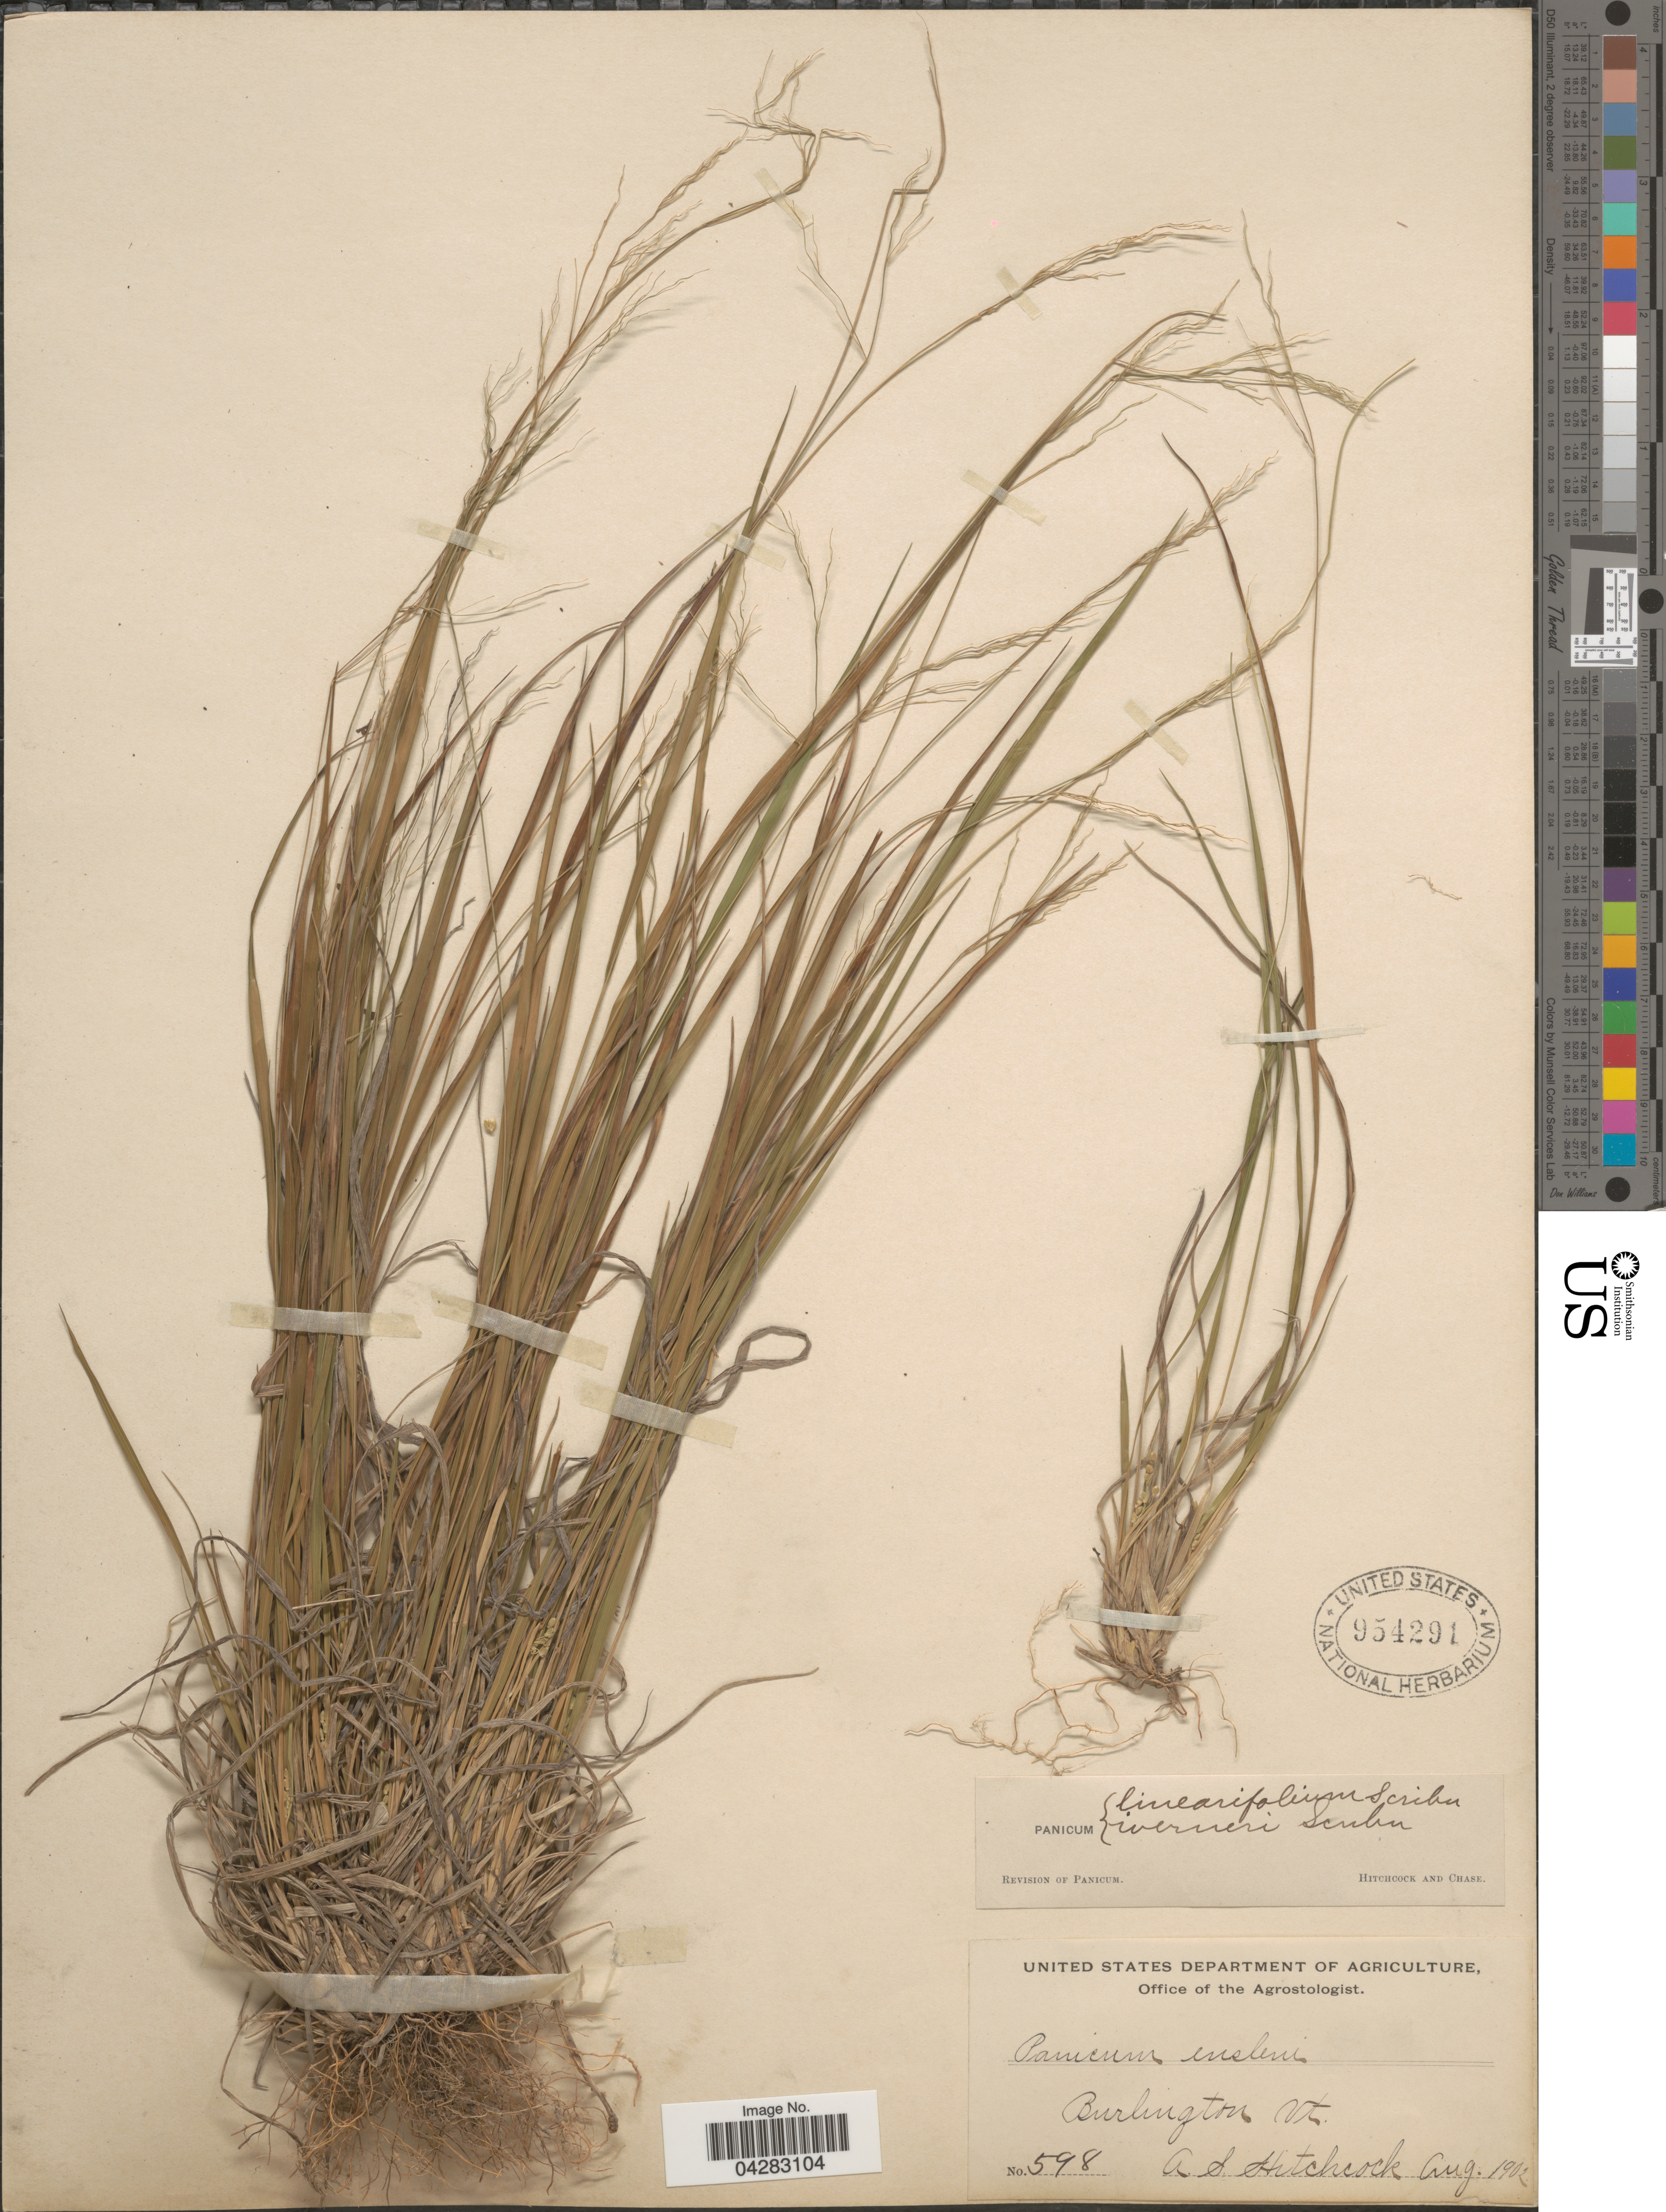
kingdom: Plantae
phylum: Tracheophyta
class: Liliopsida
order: Poales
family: Poaceae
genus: Dichanthelium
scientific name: Dichanthelium linearifolium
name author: (Scribn.) Gould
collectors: A. S. Hitchcock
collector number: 598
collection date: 1902-08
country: United States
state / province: Vermont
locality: Burlington.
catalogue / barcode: US 954291